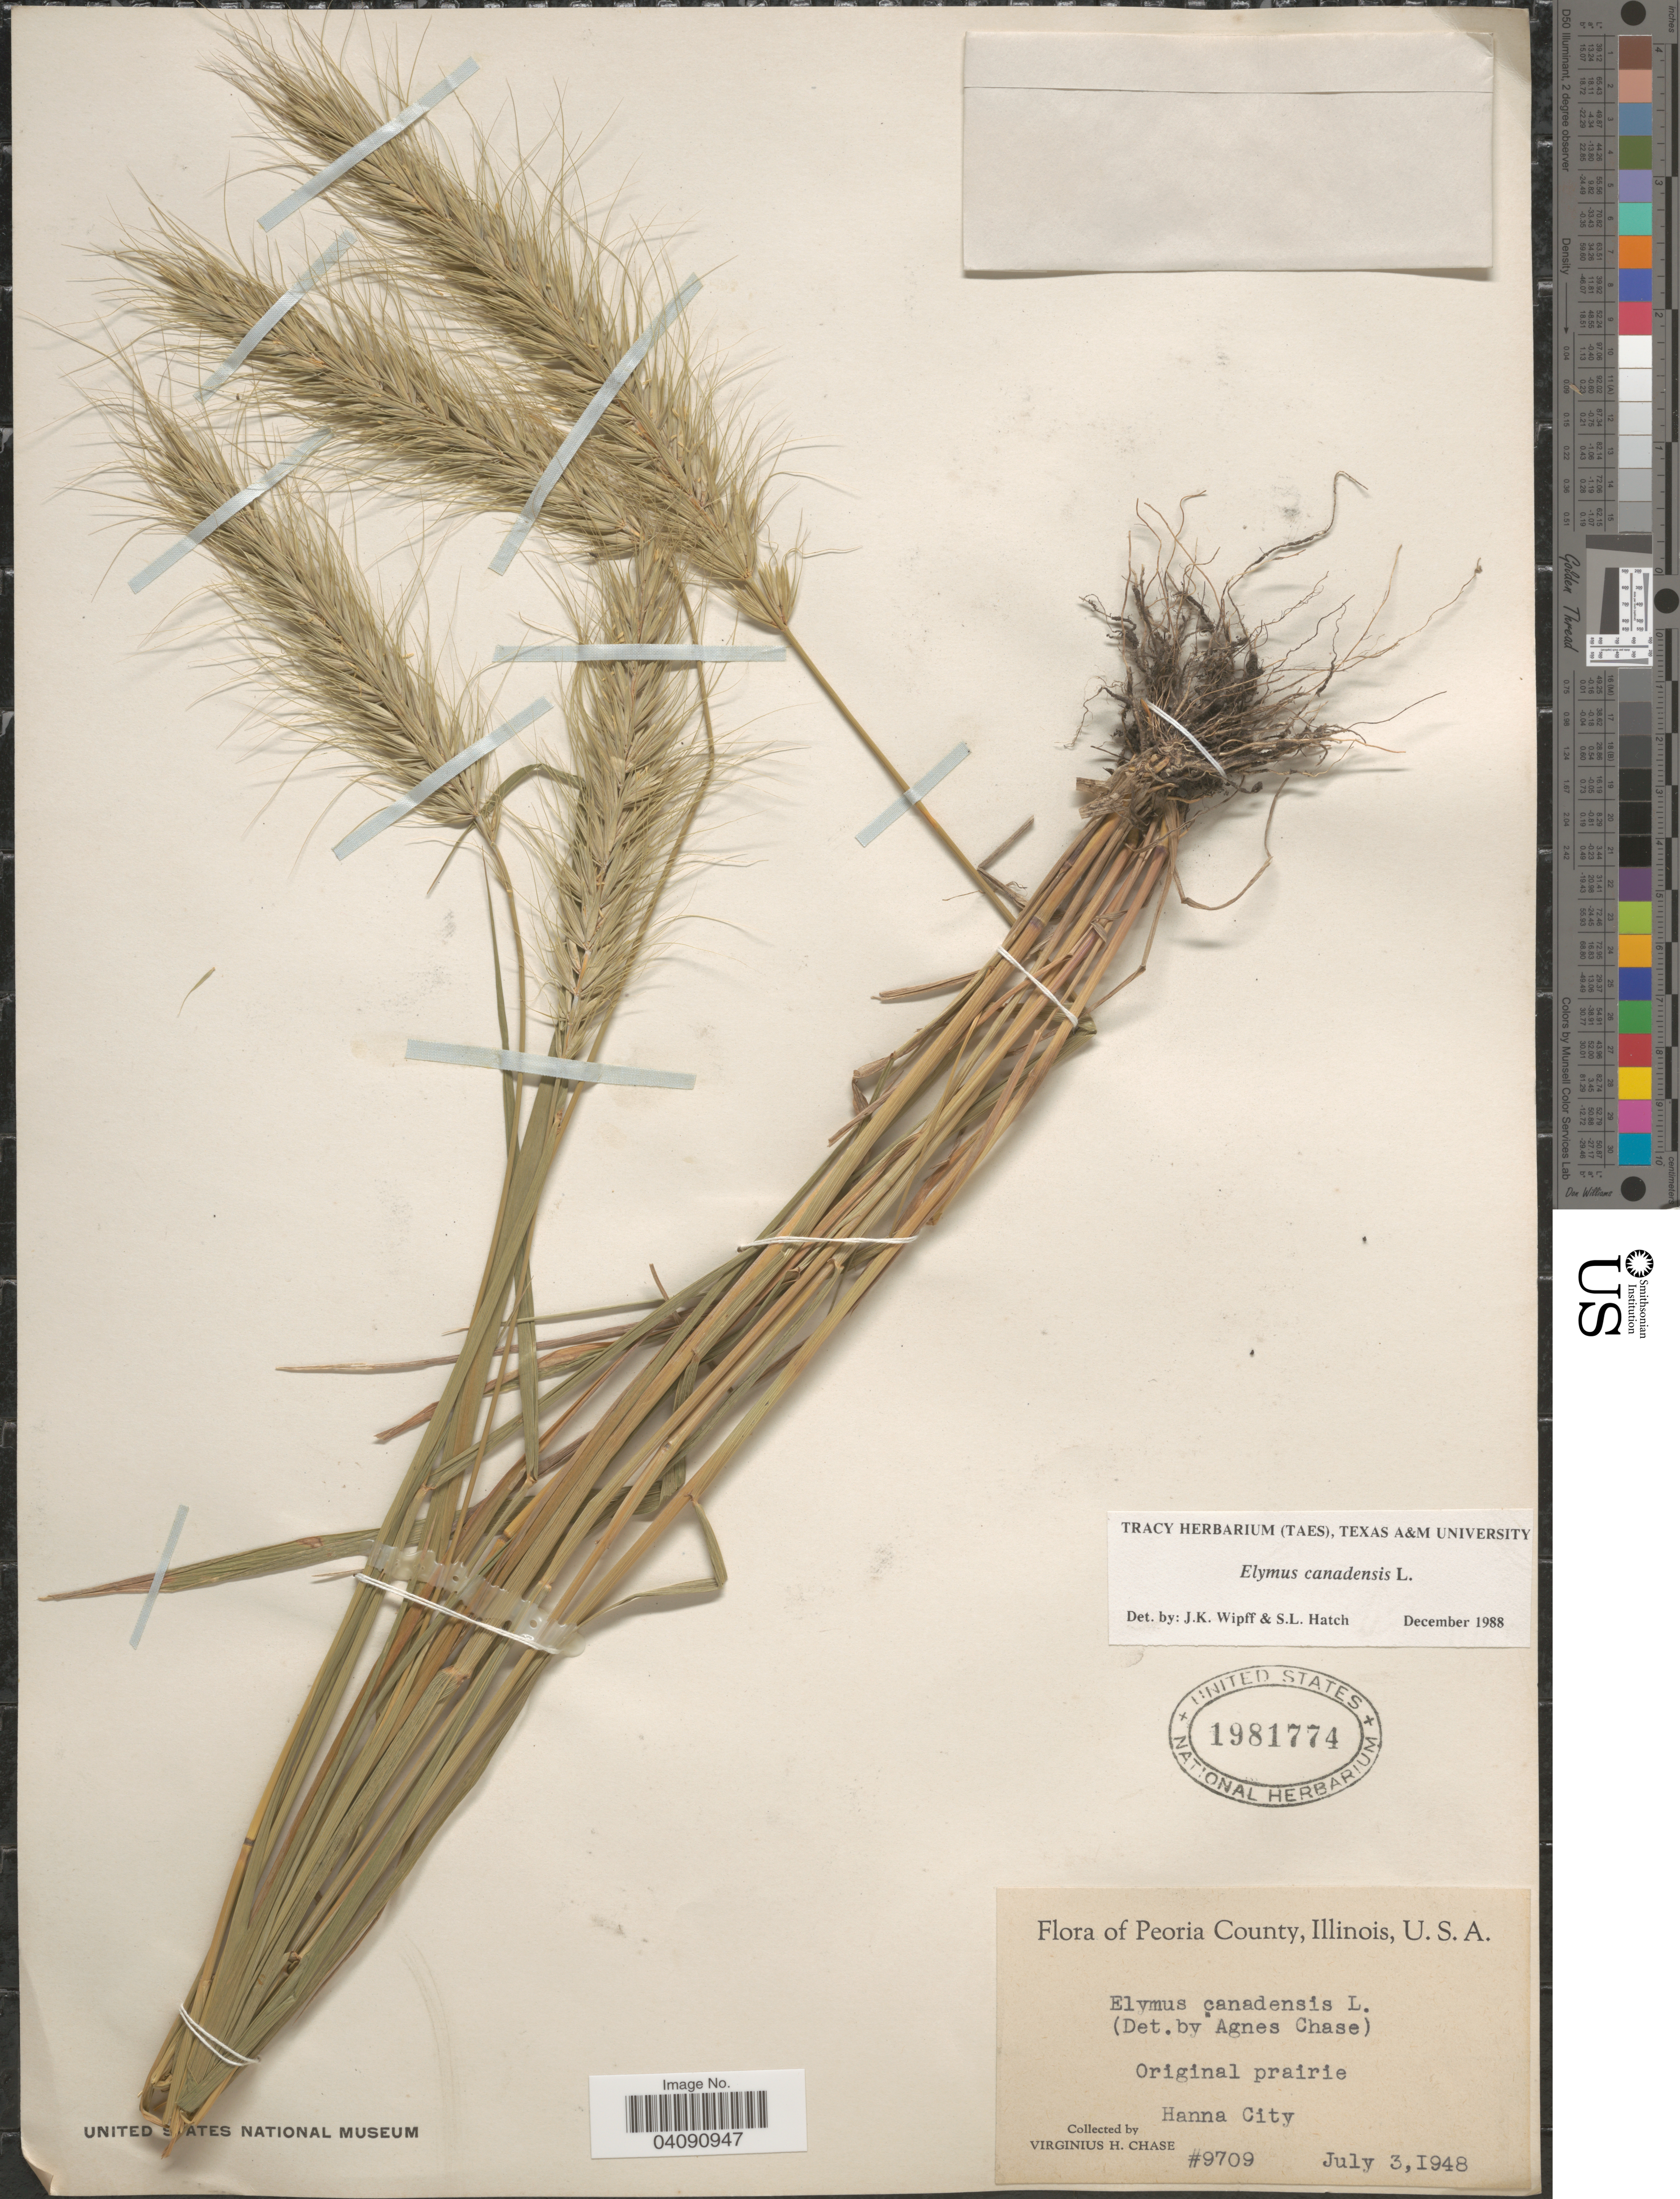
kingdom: Plantae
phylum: Tracheophyta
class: Liliopsida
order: Poales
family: Poaceae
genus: Elymus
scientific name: Elymus canadensis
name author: L.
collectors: V. H. Chase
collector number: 9709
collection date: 1948-07-03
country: United States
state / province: Illinois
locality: Peoria County. Original prairie. Hanna City.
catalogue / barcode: US 1981774